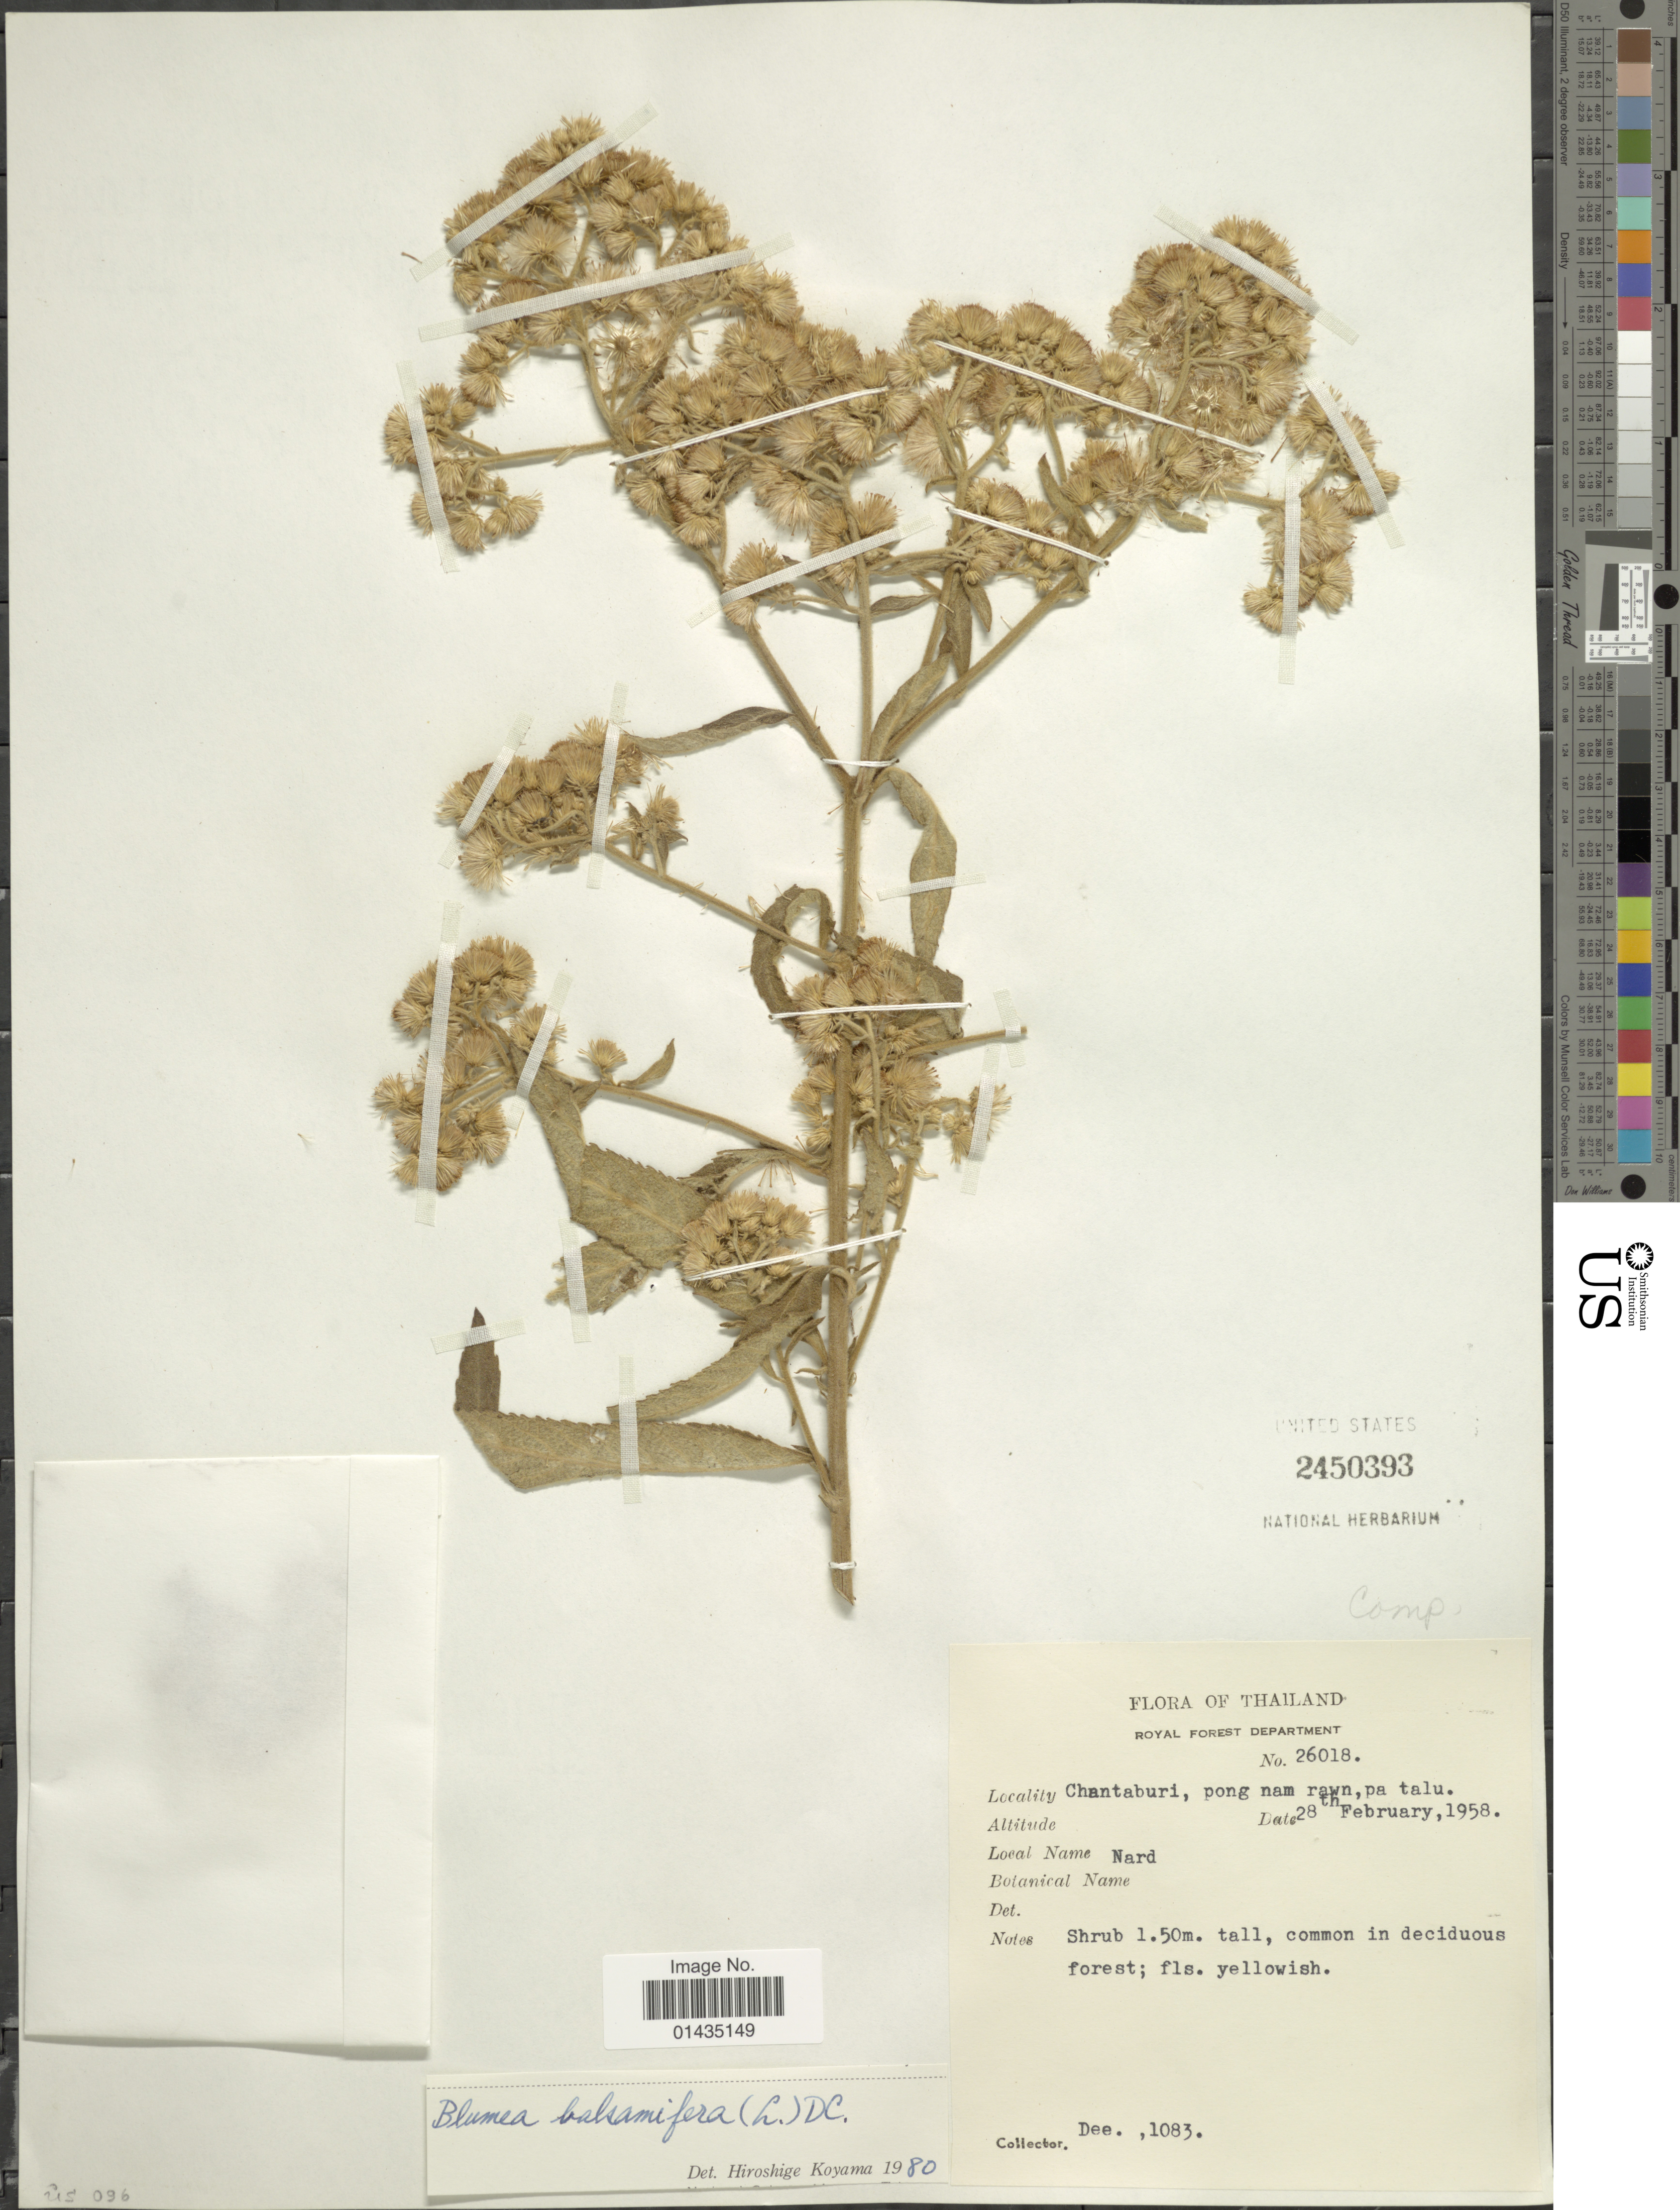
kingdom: Plantae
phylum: Tracheophyta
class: Magnoliopsida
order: Asterales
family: Asteraceae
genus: Blumea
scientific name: Blumea balsamifera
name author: (L.) DC.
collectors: -. Dee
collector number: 1083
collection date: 1958-02-28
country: Thailand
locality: Chantaburi, pong nam rawn, pa talu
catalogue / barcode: US 2450393